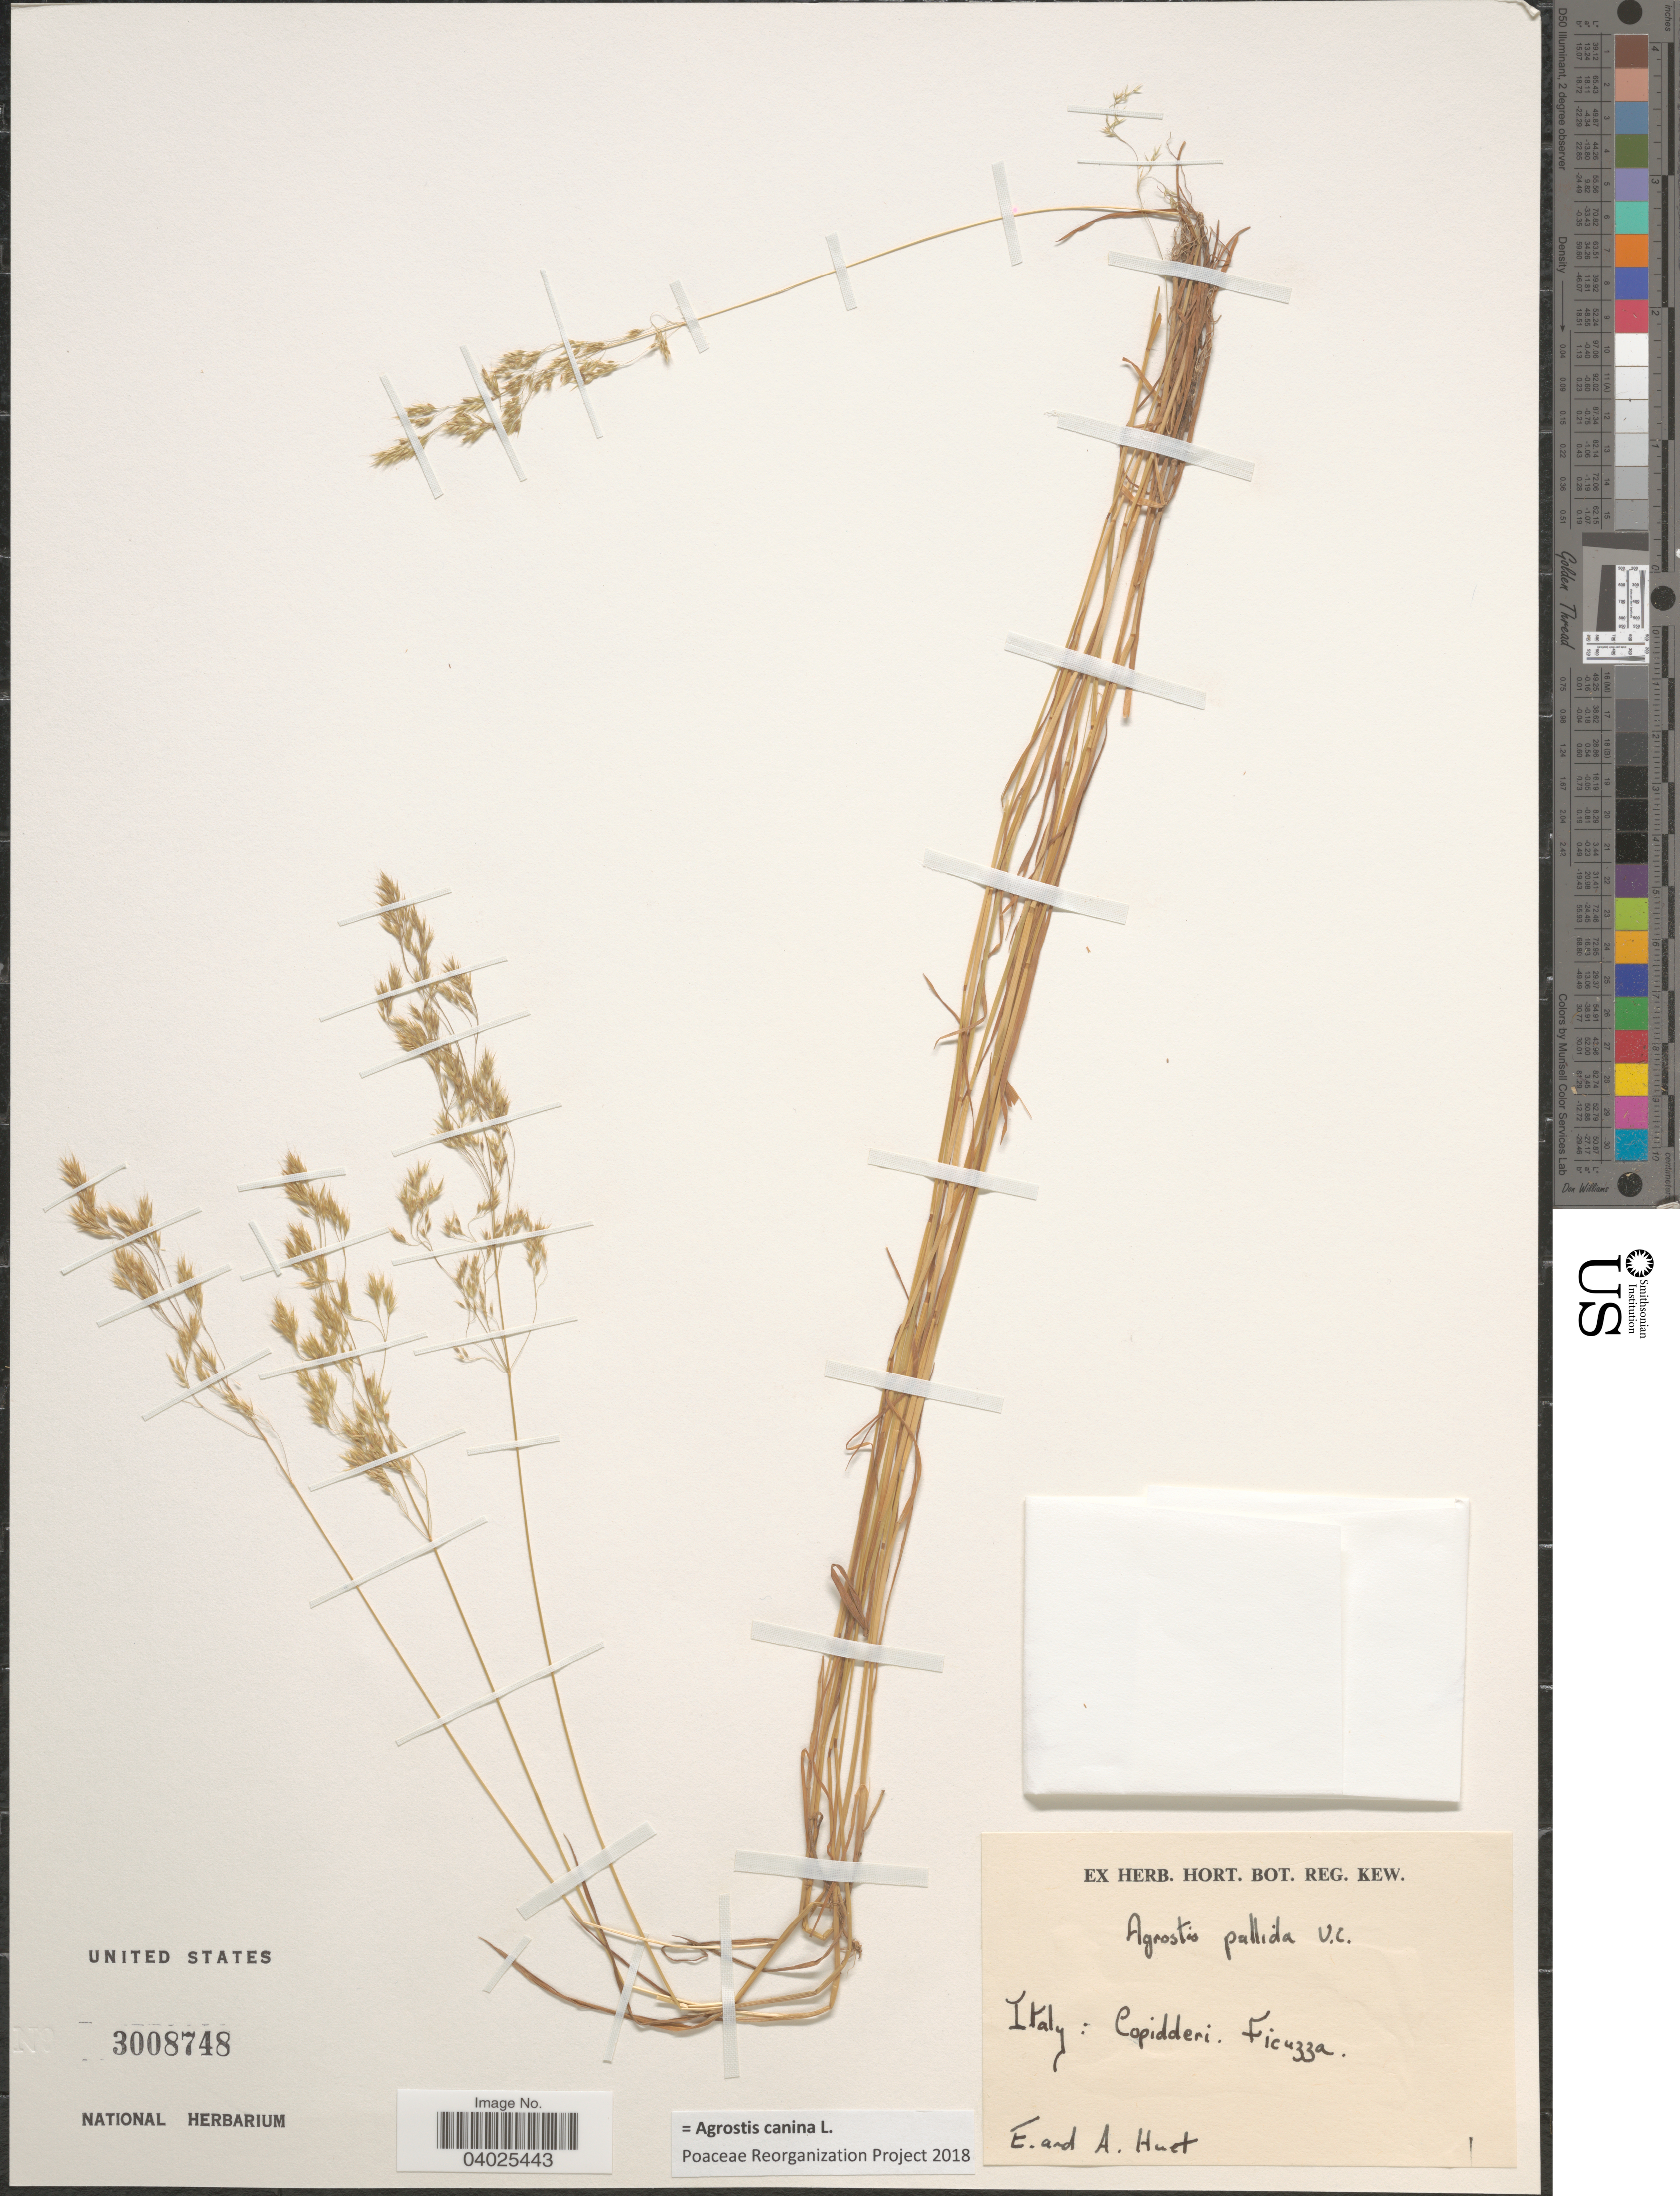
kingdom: Plantae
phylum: Tracheophyta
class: Liliopsida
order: Poales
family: Poaceae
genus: Agrostis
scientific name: Agrostis canina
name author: L.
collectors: E. Huet & A. Huet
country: Italy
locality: Copidderi. Ficuzza.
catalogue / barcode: US 3008748